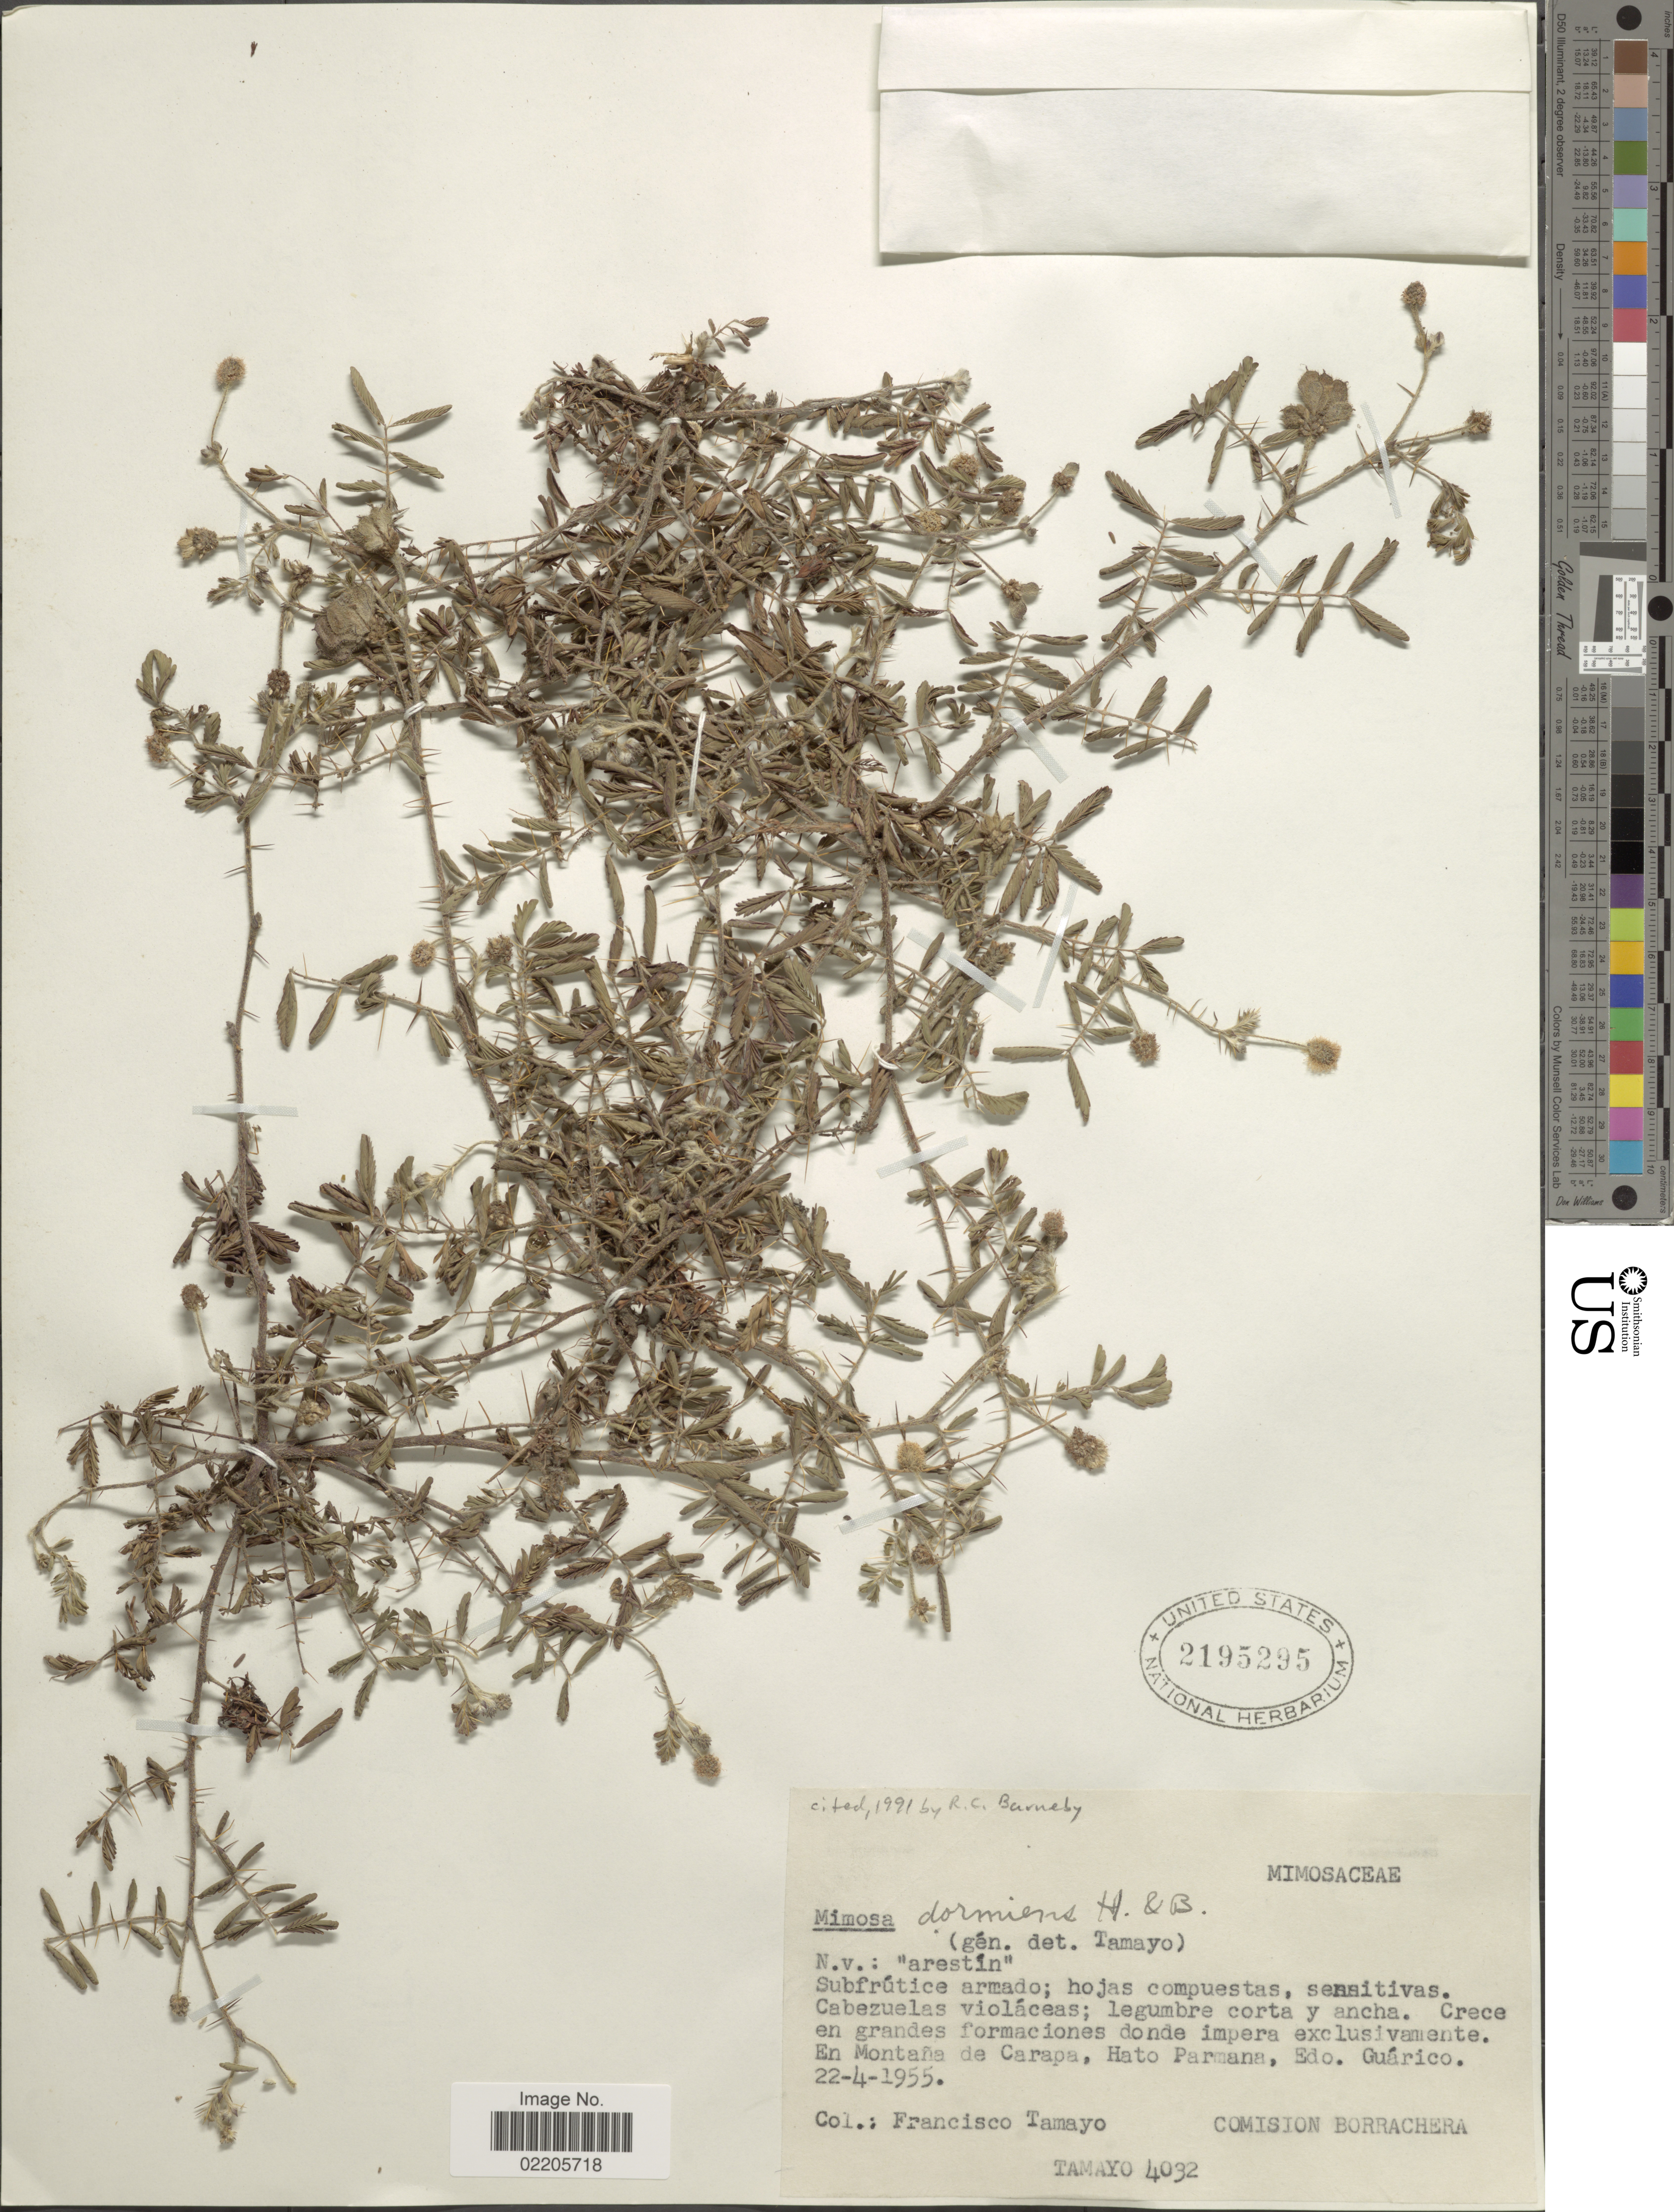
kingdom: Plantae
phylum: Tracheophyta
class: Magnoliopsida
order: Fabales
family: Fabaceae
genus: Mimosa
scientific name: Mimosa dormiens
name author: Humb. & Bonpl. ex Willd.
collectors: F. Tamayo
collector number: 4032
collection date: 1955-04-22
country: Venezuela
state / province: Guárico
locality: En Montana de Carapa, Hato Parmana, Edo. Guarico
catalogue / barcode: US 2195295